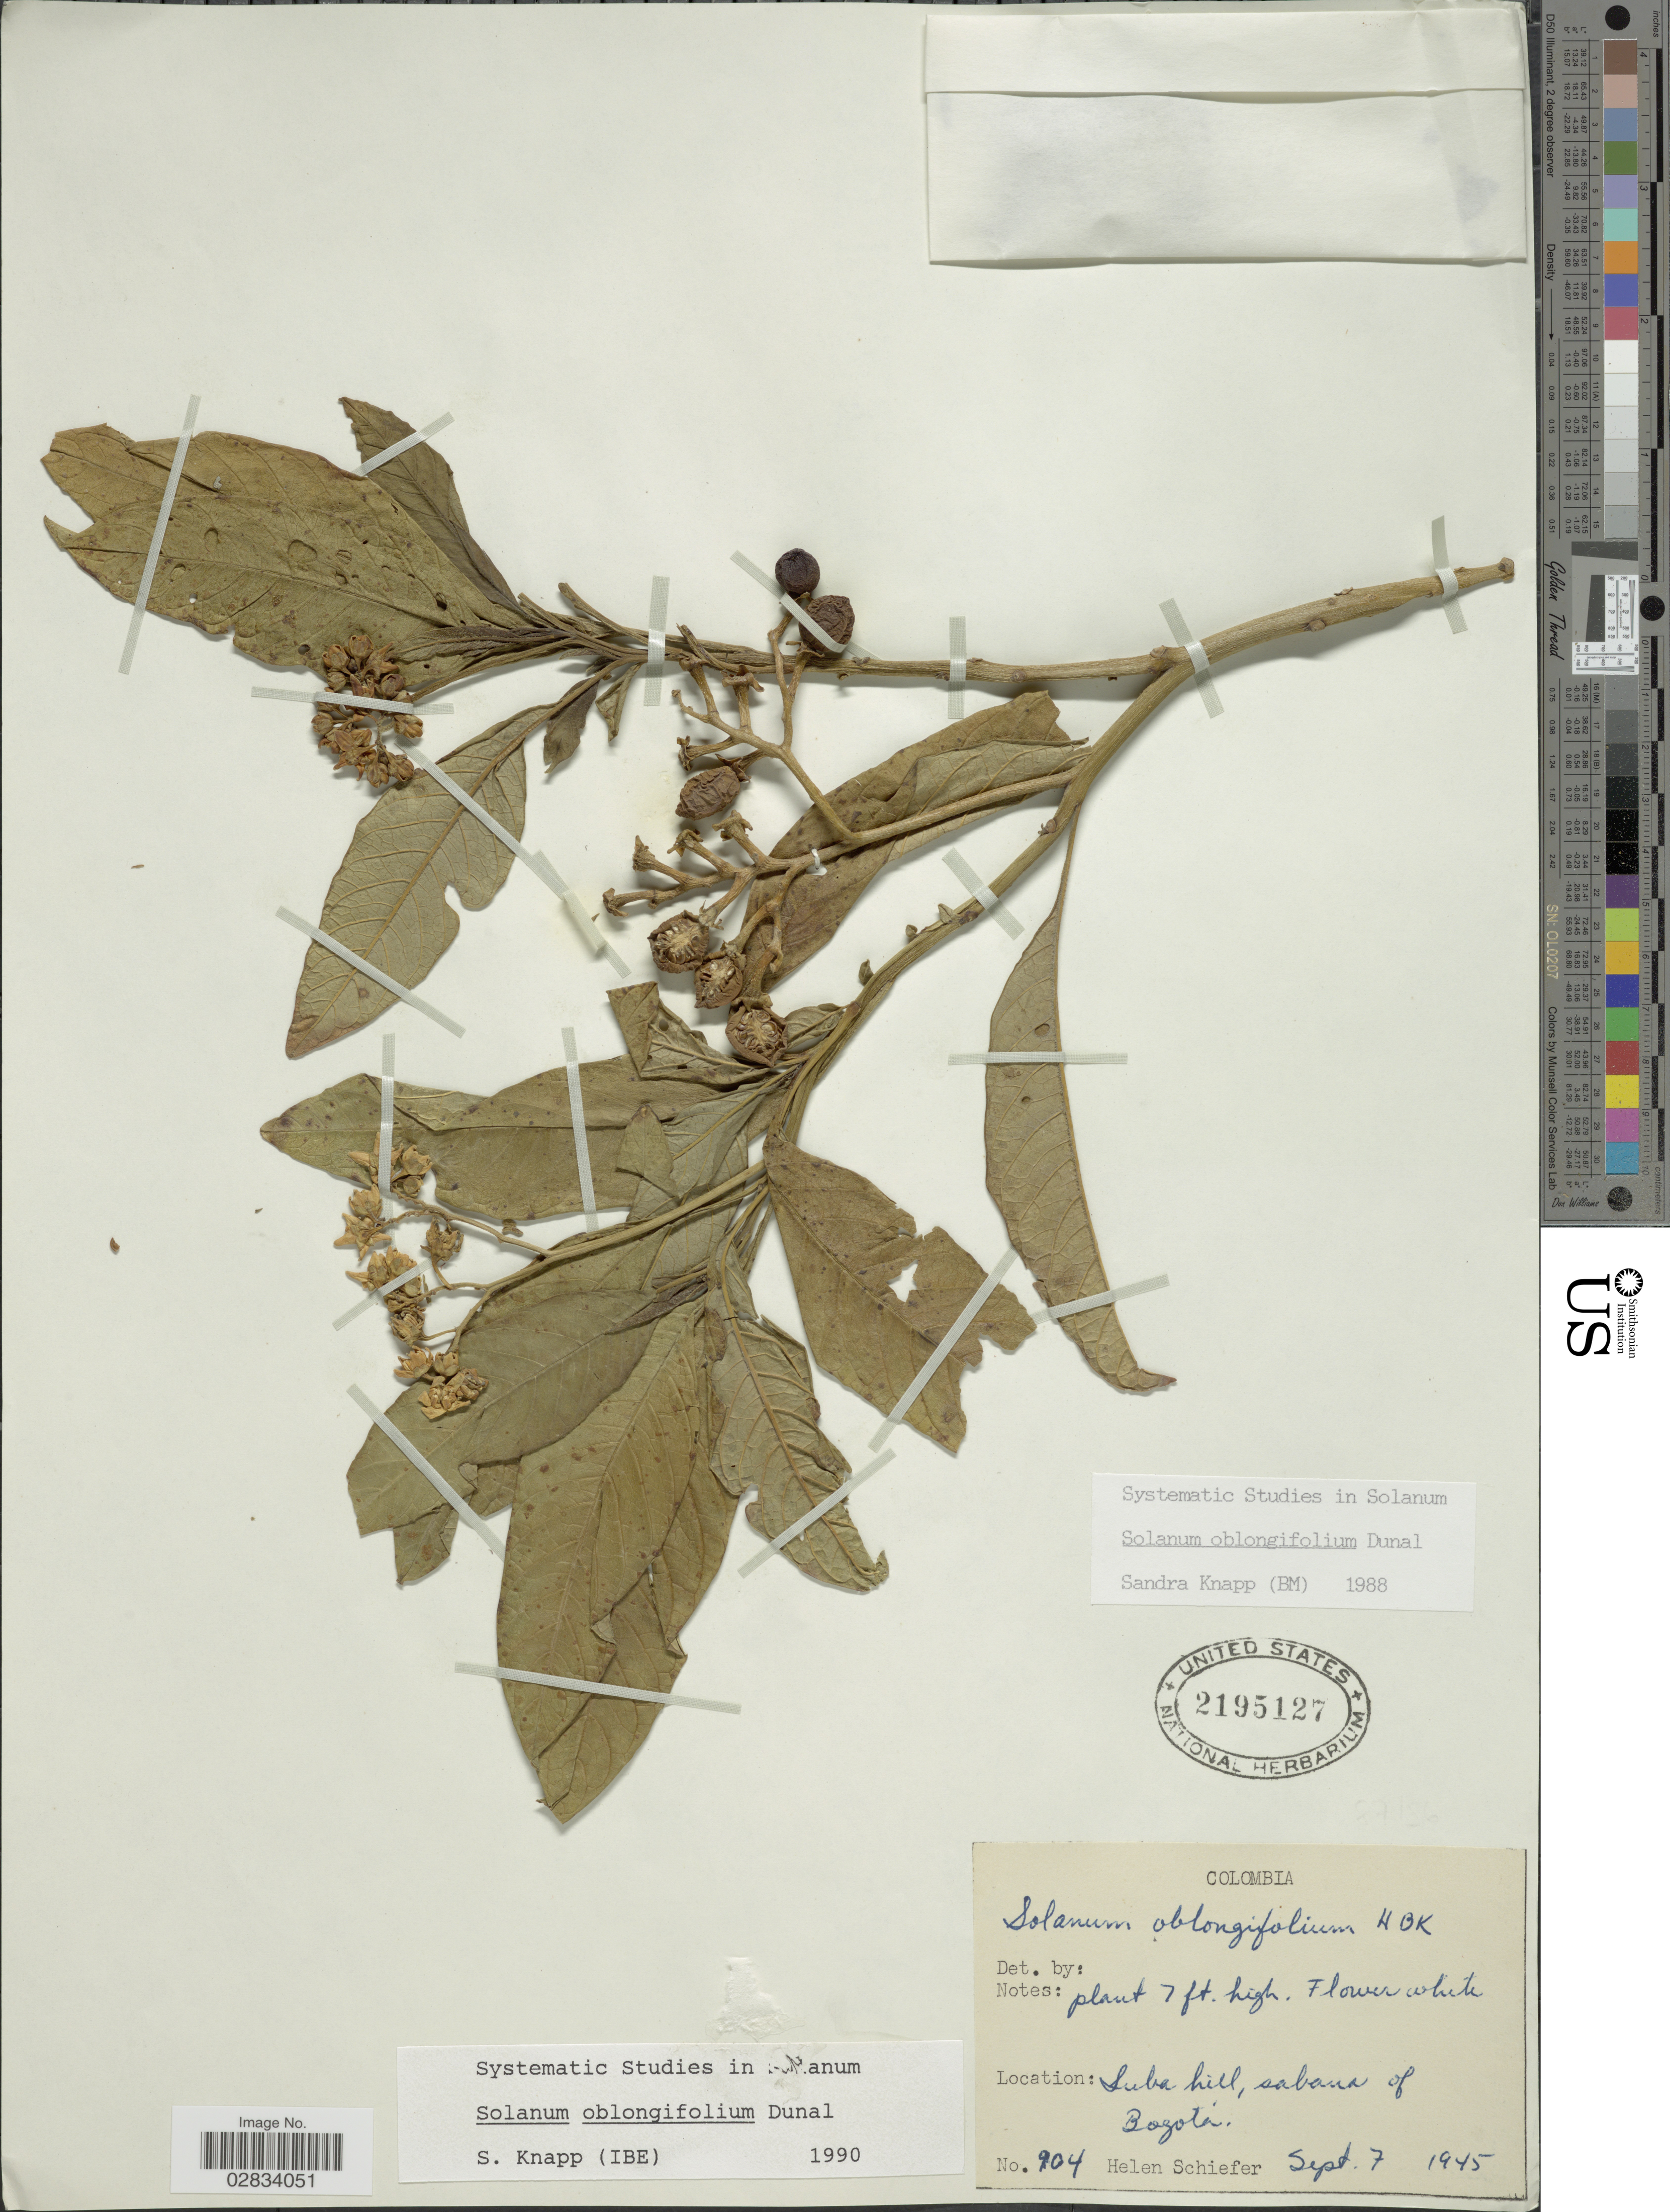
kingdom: Plantae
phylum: Tracheophyta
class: Magnoliopsida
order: Solanales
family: Solanaceae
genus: Solanum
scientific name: Solanum oblongifolium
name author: Duval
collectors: H. Schiefer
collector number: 904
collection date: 1945-09-07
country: Colombia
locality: Suba Hill, Sabana of Bogotá.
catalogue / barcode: US 2195127